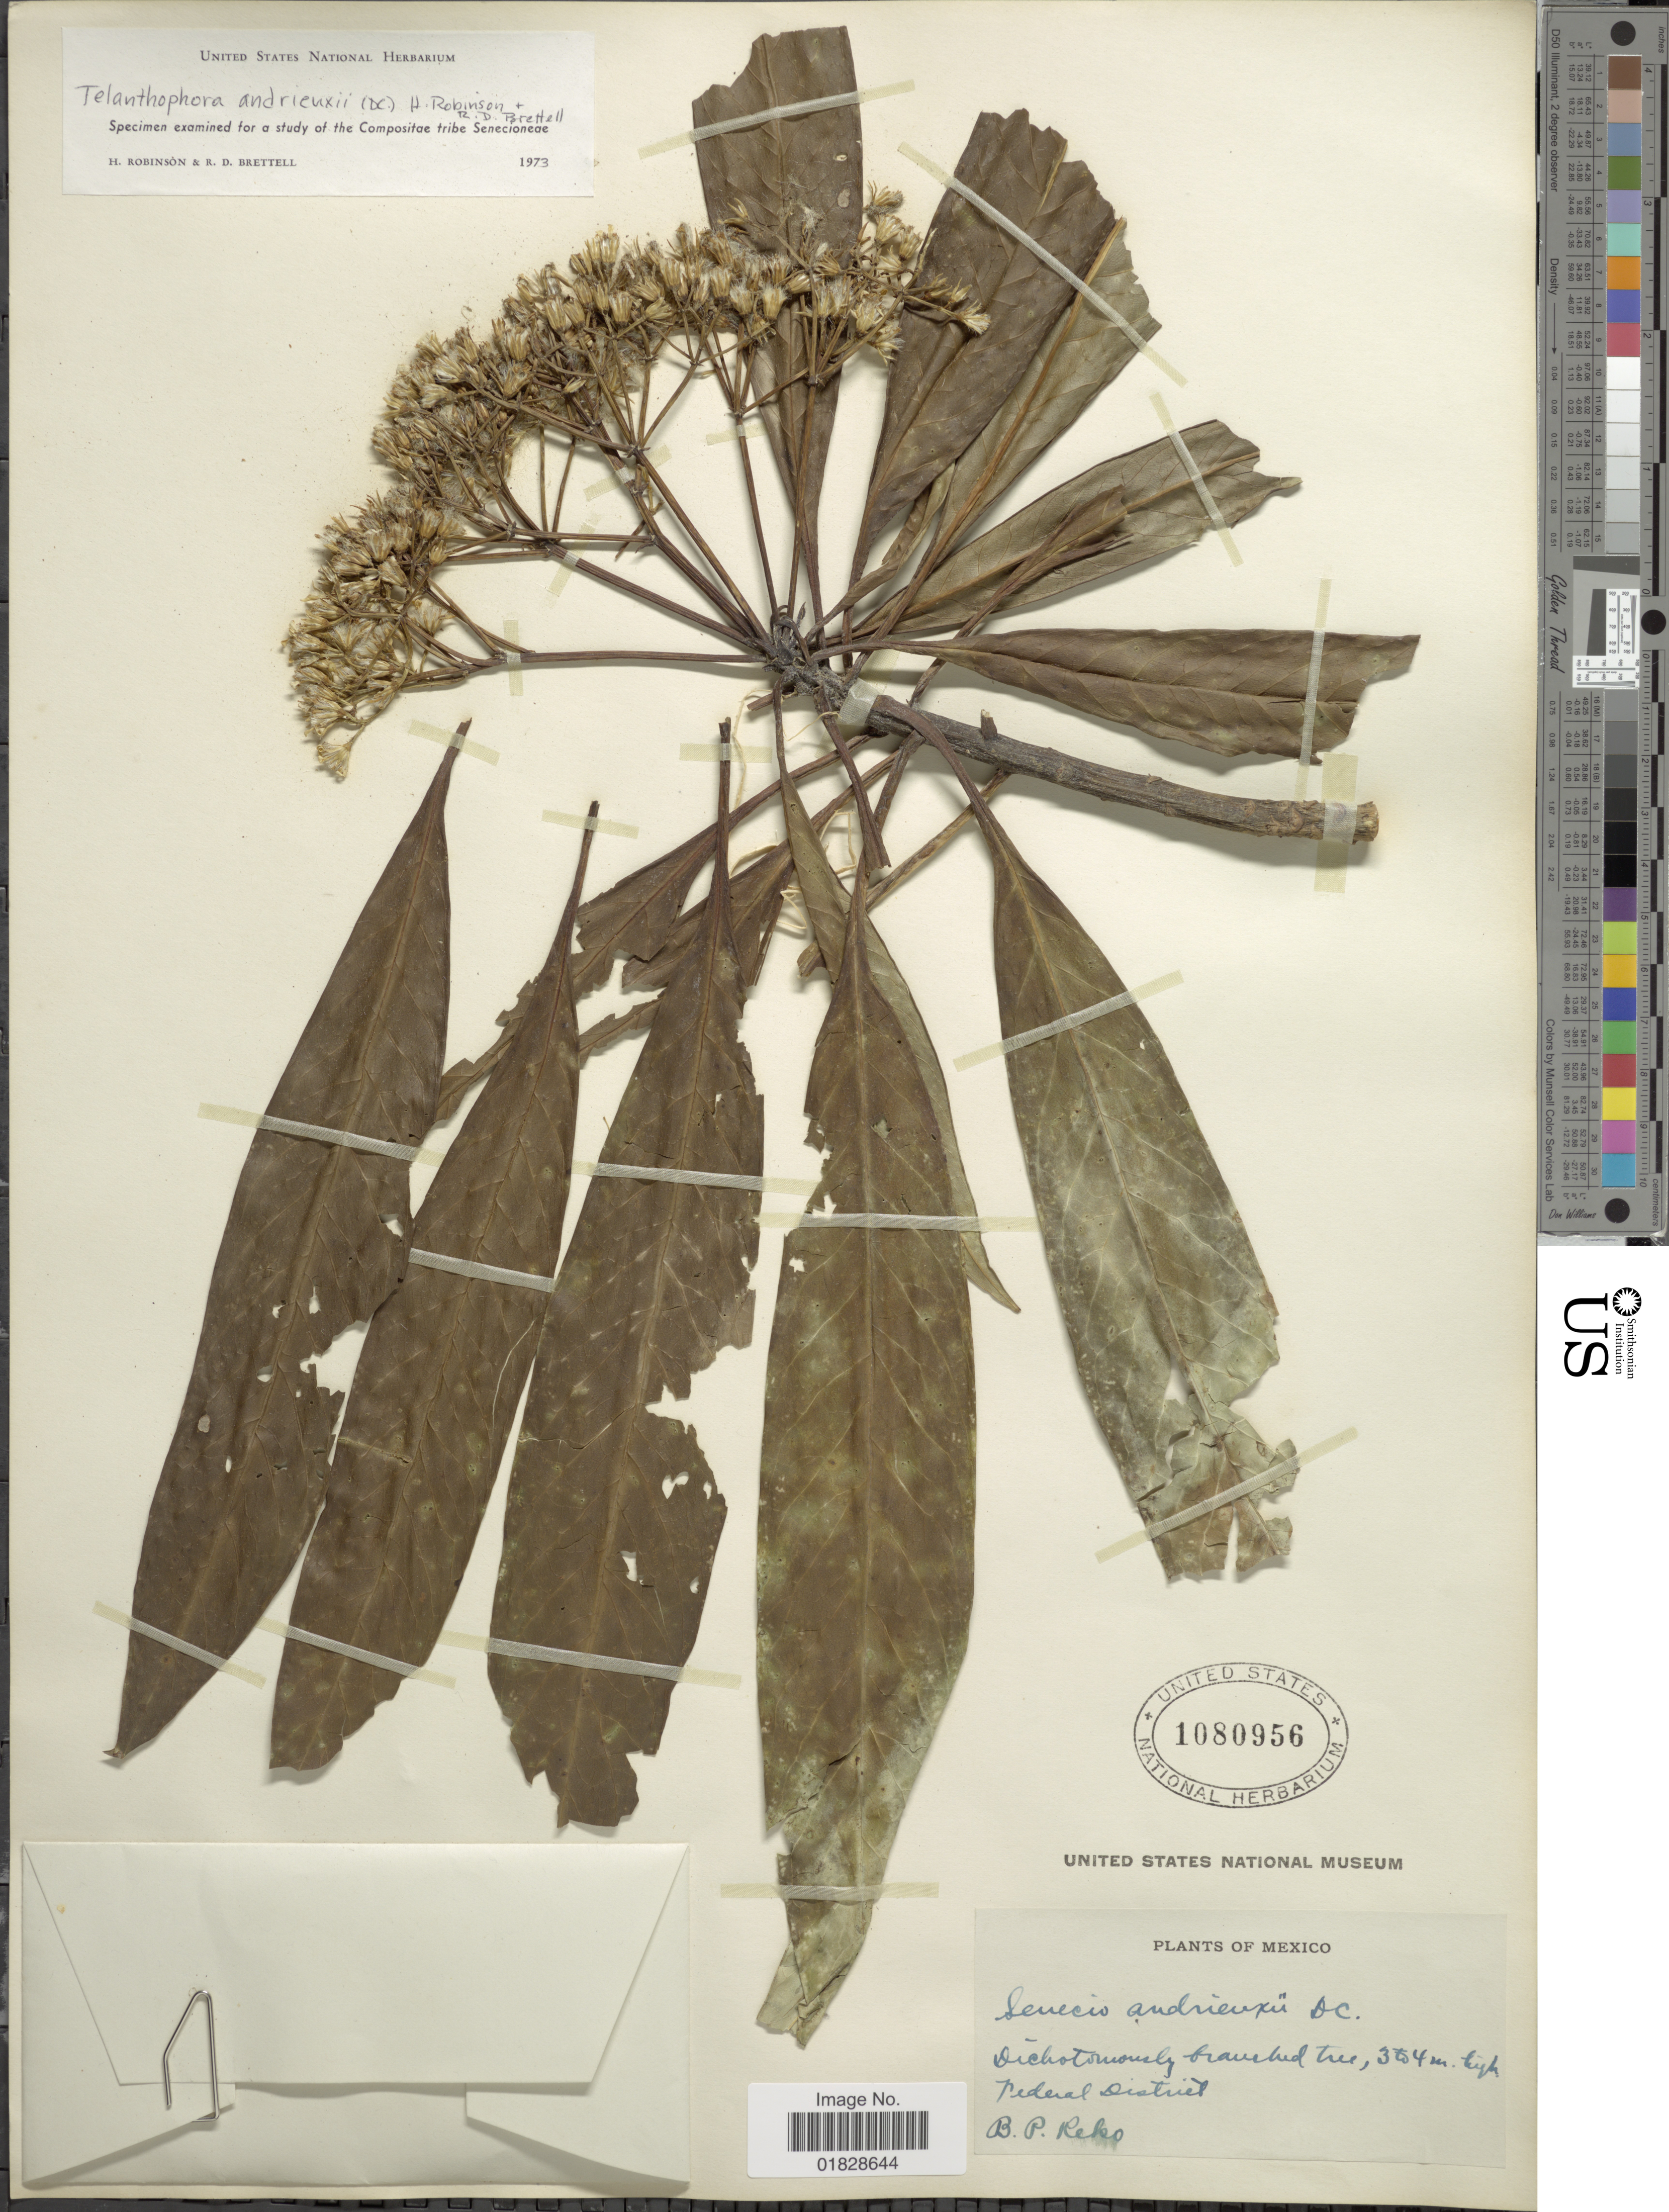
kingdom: Plantae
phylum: Tracheophyta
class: Magnoliopsida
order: Asterales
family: Asteraceae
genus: Telanthophora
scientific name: Telanthophora andrieuxii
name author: (DC.) H. Rob. & Brettell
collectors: B. P. Reko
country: Mexico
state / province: Distrito Federal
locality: Federal District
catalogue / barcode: US 1080956